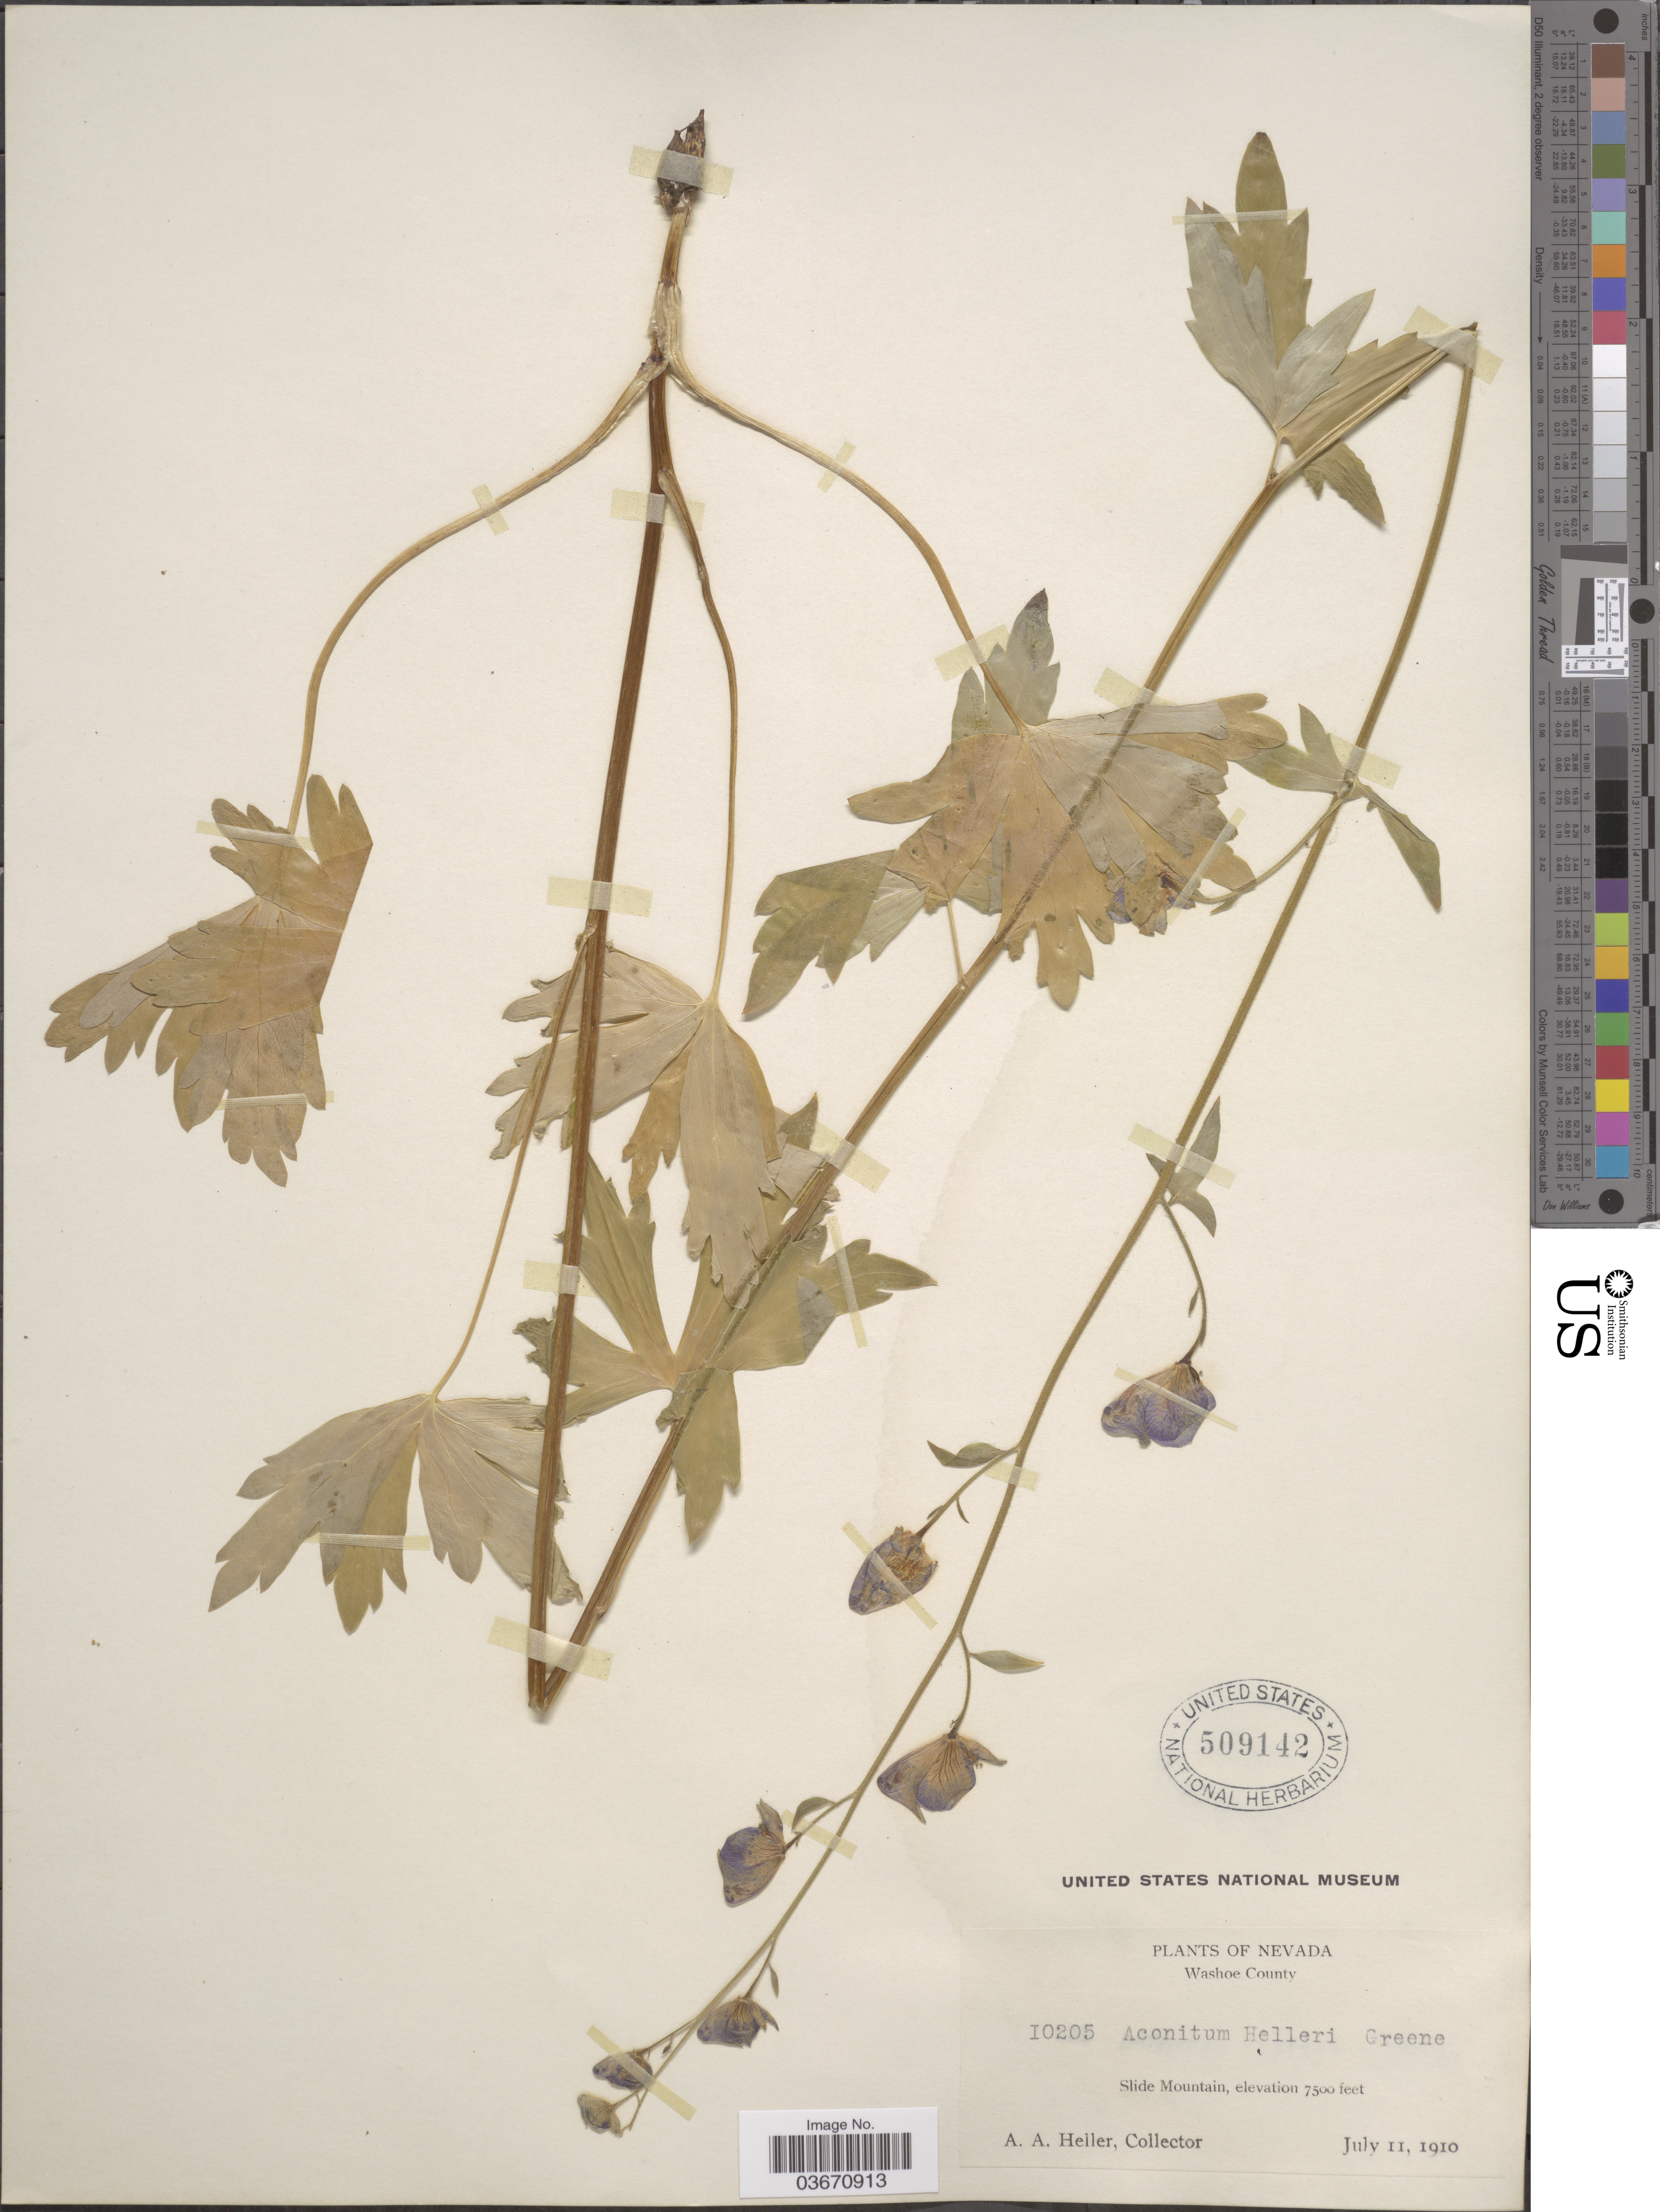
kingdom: Plantae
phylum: Tracheophyta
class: Magnoliopsida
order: Ranunculales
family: Ranunculaceae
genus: Aconitum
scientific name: Aconitum helleri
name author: Greene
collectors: A. A. Heller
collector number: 10205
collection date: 1910-07-11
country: United States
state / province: Nevada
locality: Washoe County. Slide Mountain.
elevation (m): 2286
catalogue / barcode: US 509142